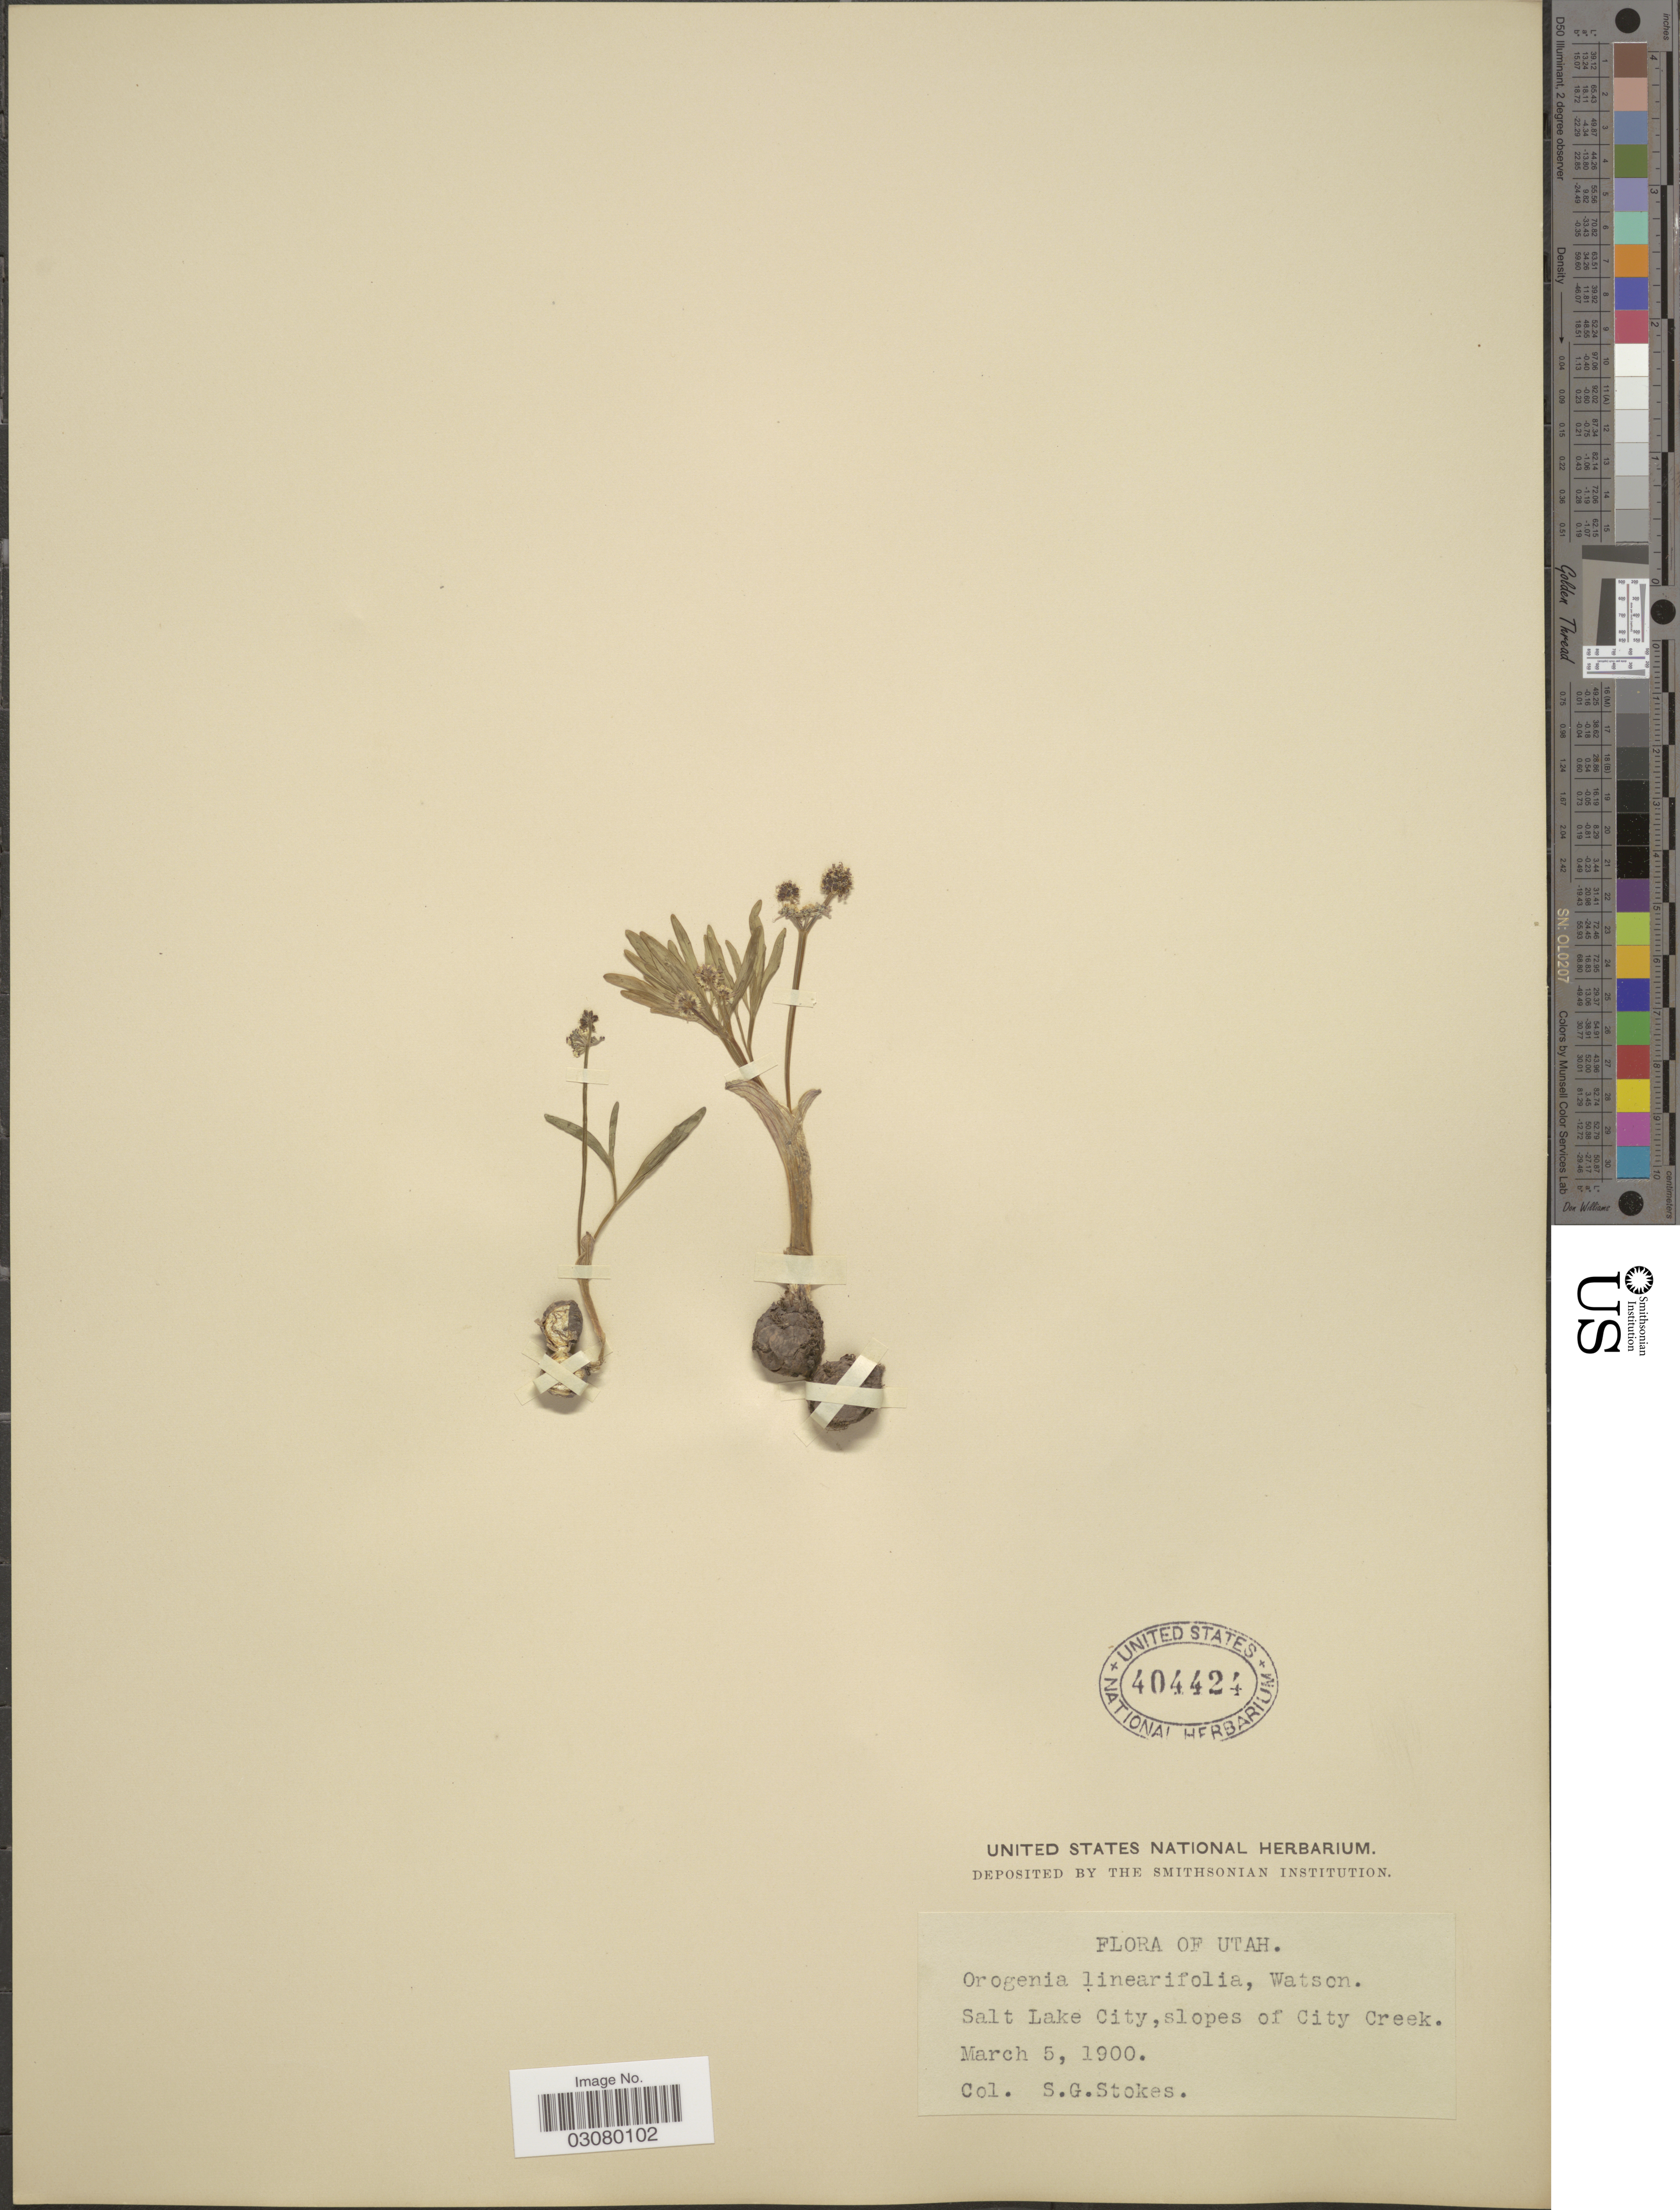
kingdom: Plantae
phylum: Tracheophyta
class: Magnoliopsida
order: Apiales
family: Apiaceae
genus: Orogenia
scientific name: Orogenia linearifolia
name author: S. Watson in C. King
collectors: S. G. Stokes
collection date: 1900-03-05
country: United States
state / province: Utah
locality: Salt Lake City, slopes of City Creek.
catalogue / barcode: US 404424